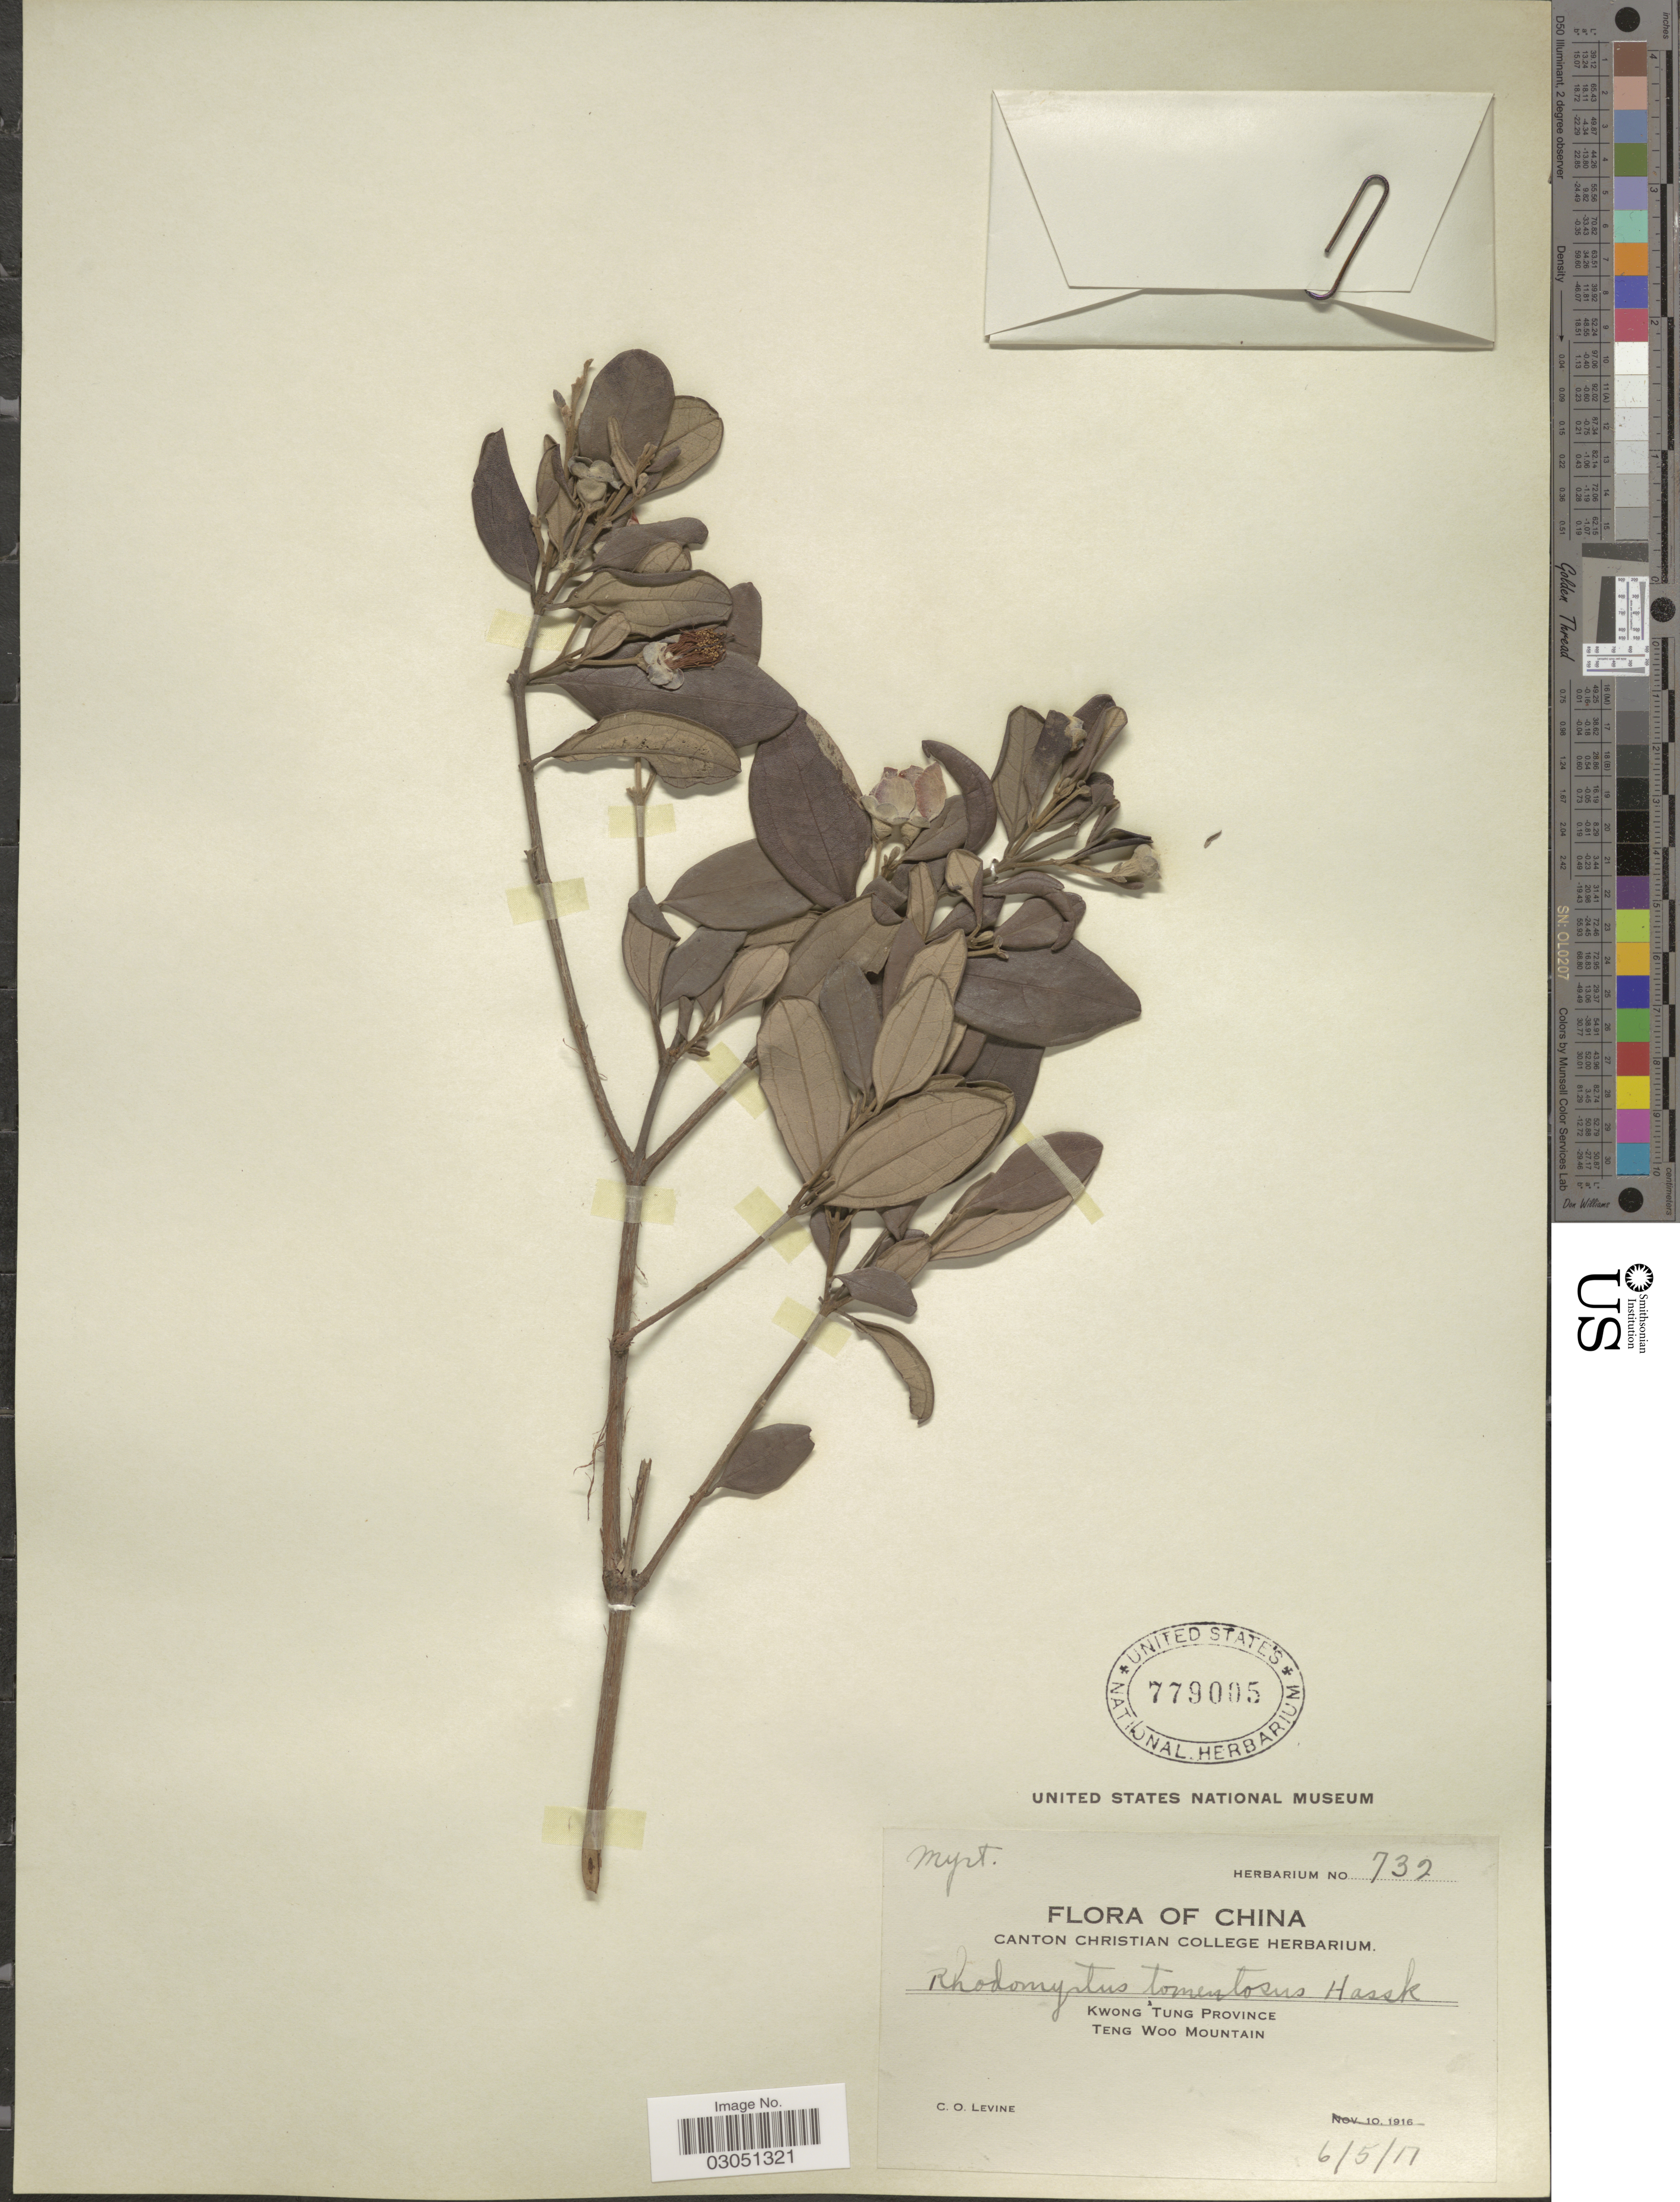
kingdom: Plantae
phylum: Tracheophyta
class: Magnoliopsida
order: Myrtales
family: Myrtaceae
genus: Rhodomyrtus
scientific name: Rhodomyrtus tomentosa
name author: (Aiton) Hassk.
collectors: C. O. Levine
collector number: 732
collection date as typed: Transcribed d/m/y: 6/5/17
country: China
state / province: Guangdong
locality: Kwong Tung Province, Teng Woo Mountain.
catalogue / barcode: US 779005